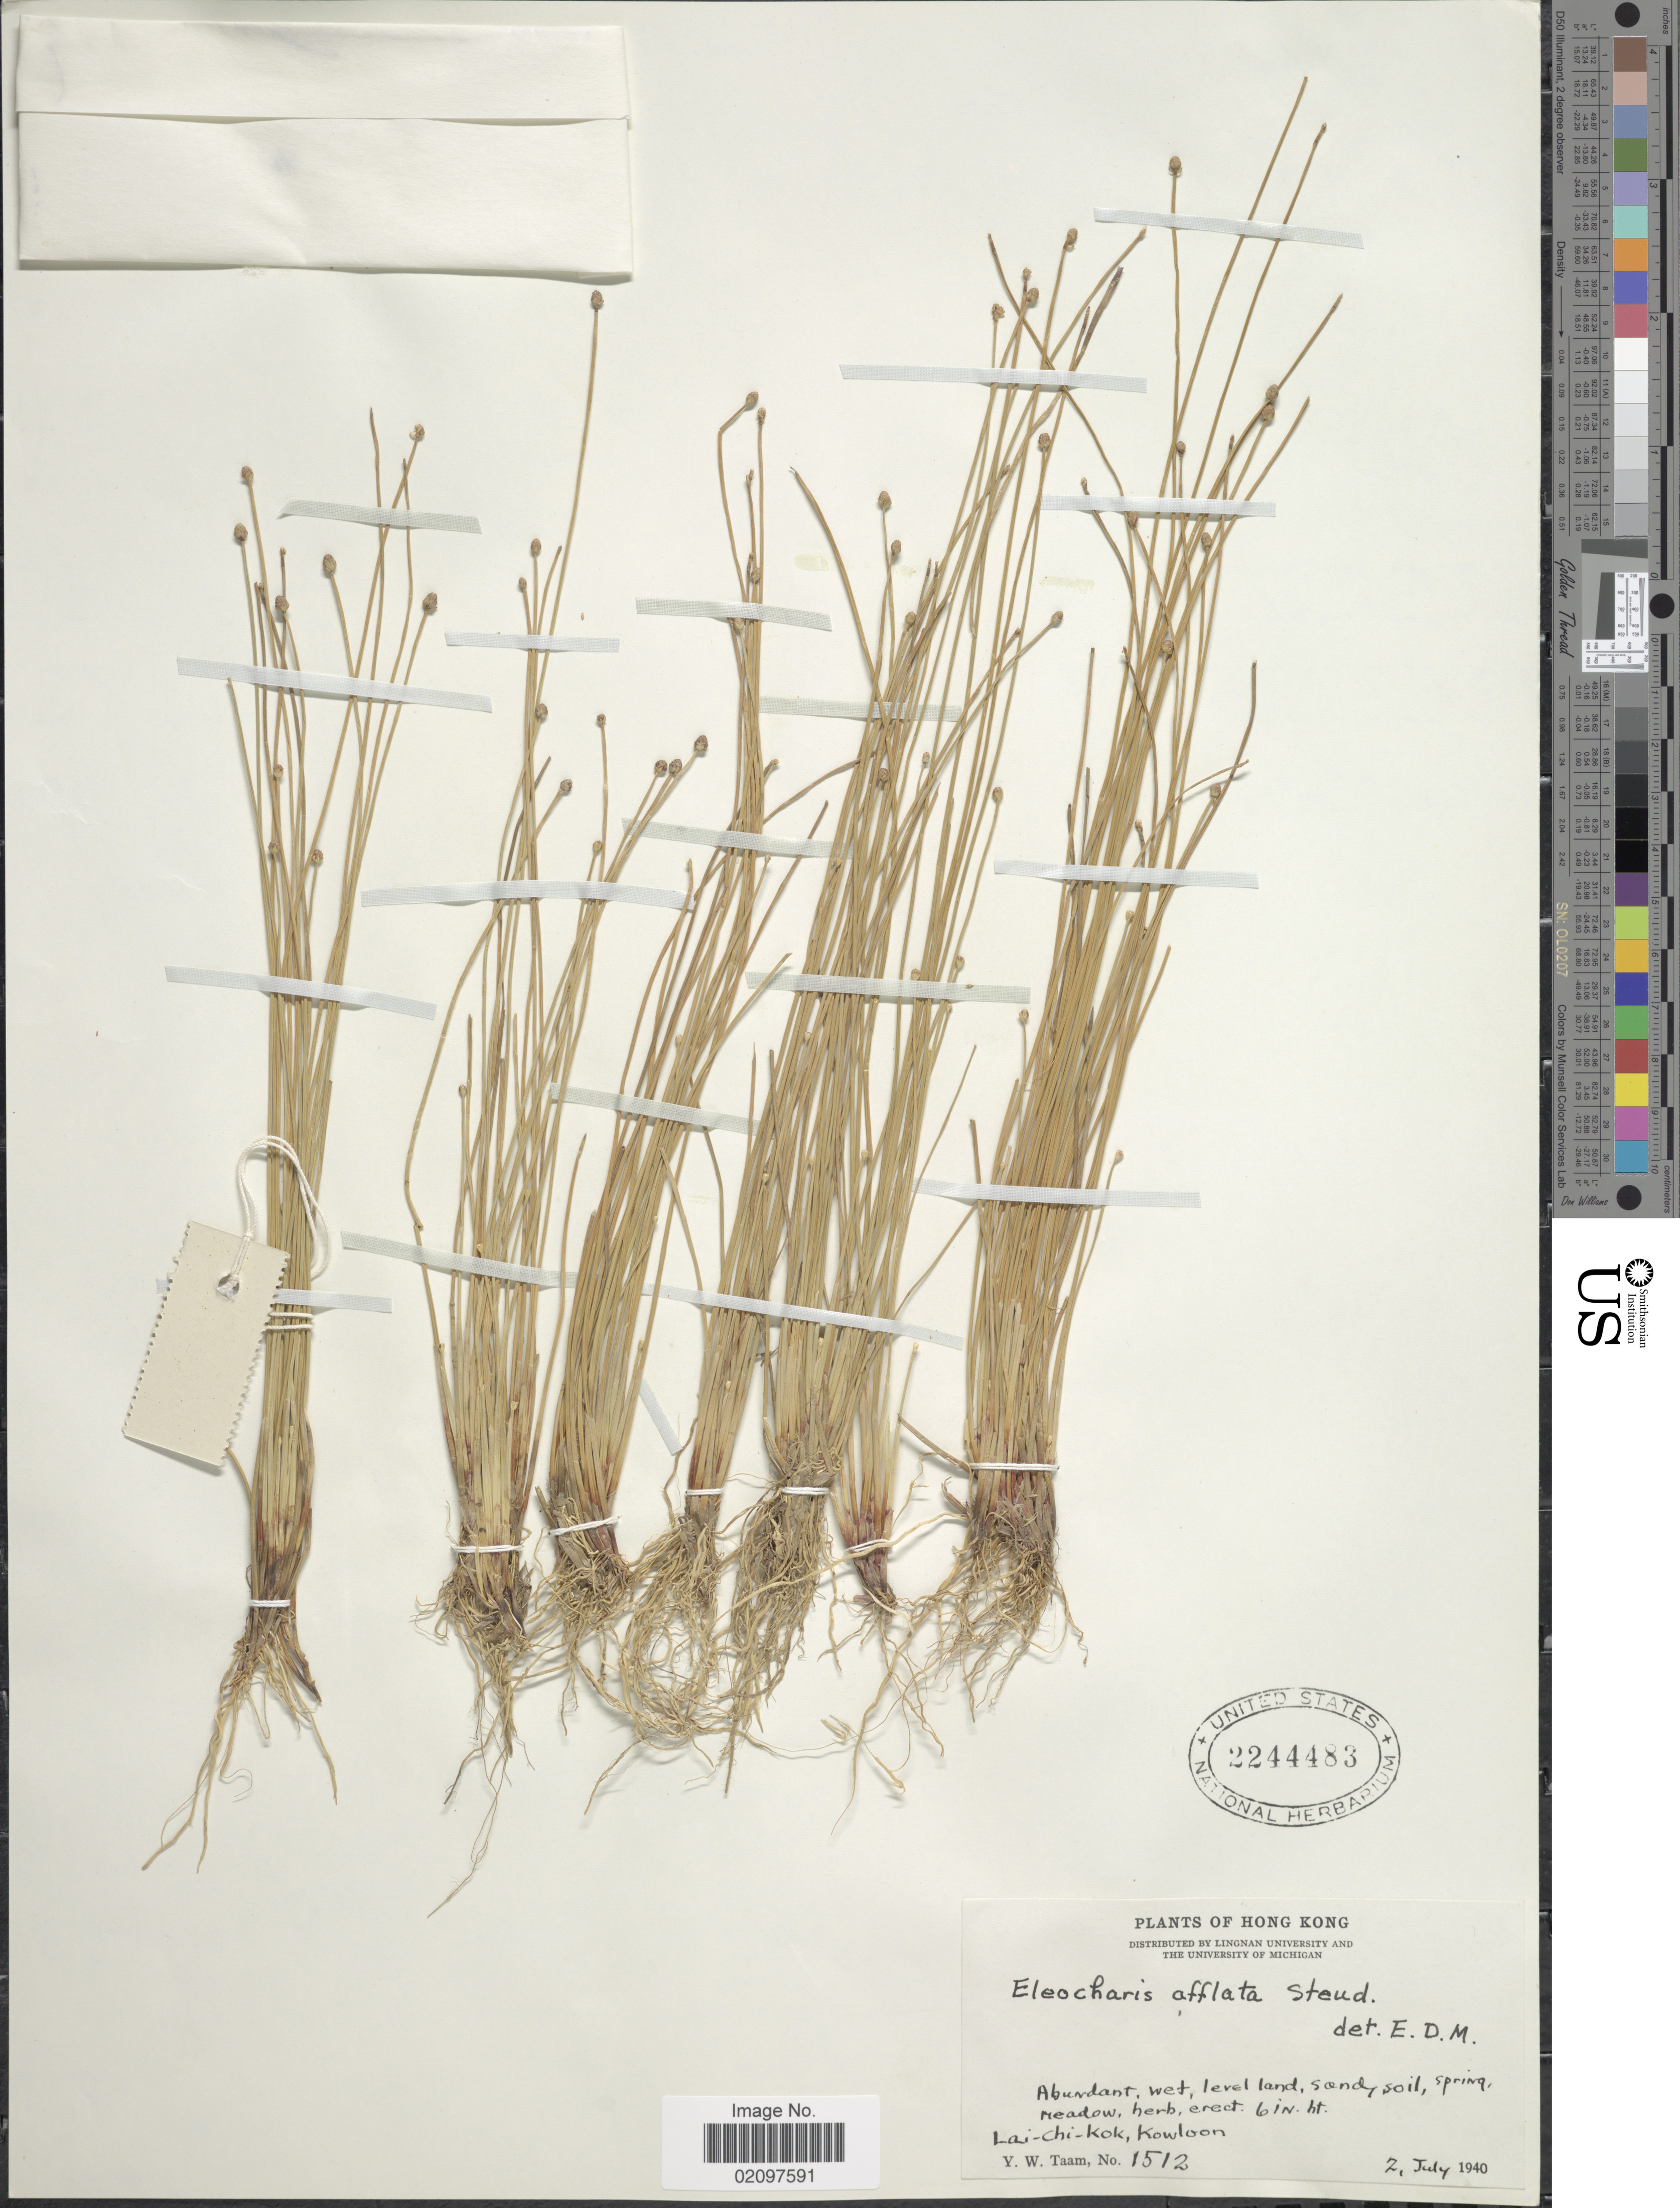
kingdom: Plantae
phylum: Tracheophyta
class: Liliopsida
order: Poales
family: Cyperaceae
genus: Eleocharis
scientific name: Eleocharis geniculata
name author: (L.) Roem. & Schult.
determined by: Strong, Mark T., (BOT), Smithsonian Institution - National Museum of Natural History (UNITED STATES)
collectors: Y. W. Taam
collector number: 1512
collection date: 1940-07-02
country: China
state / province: Hong Kong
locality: Lai-Chi-Kok, Kowloon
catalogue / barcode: US 2244483